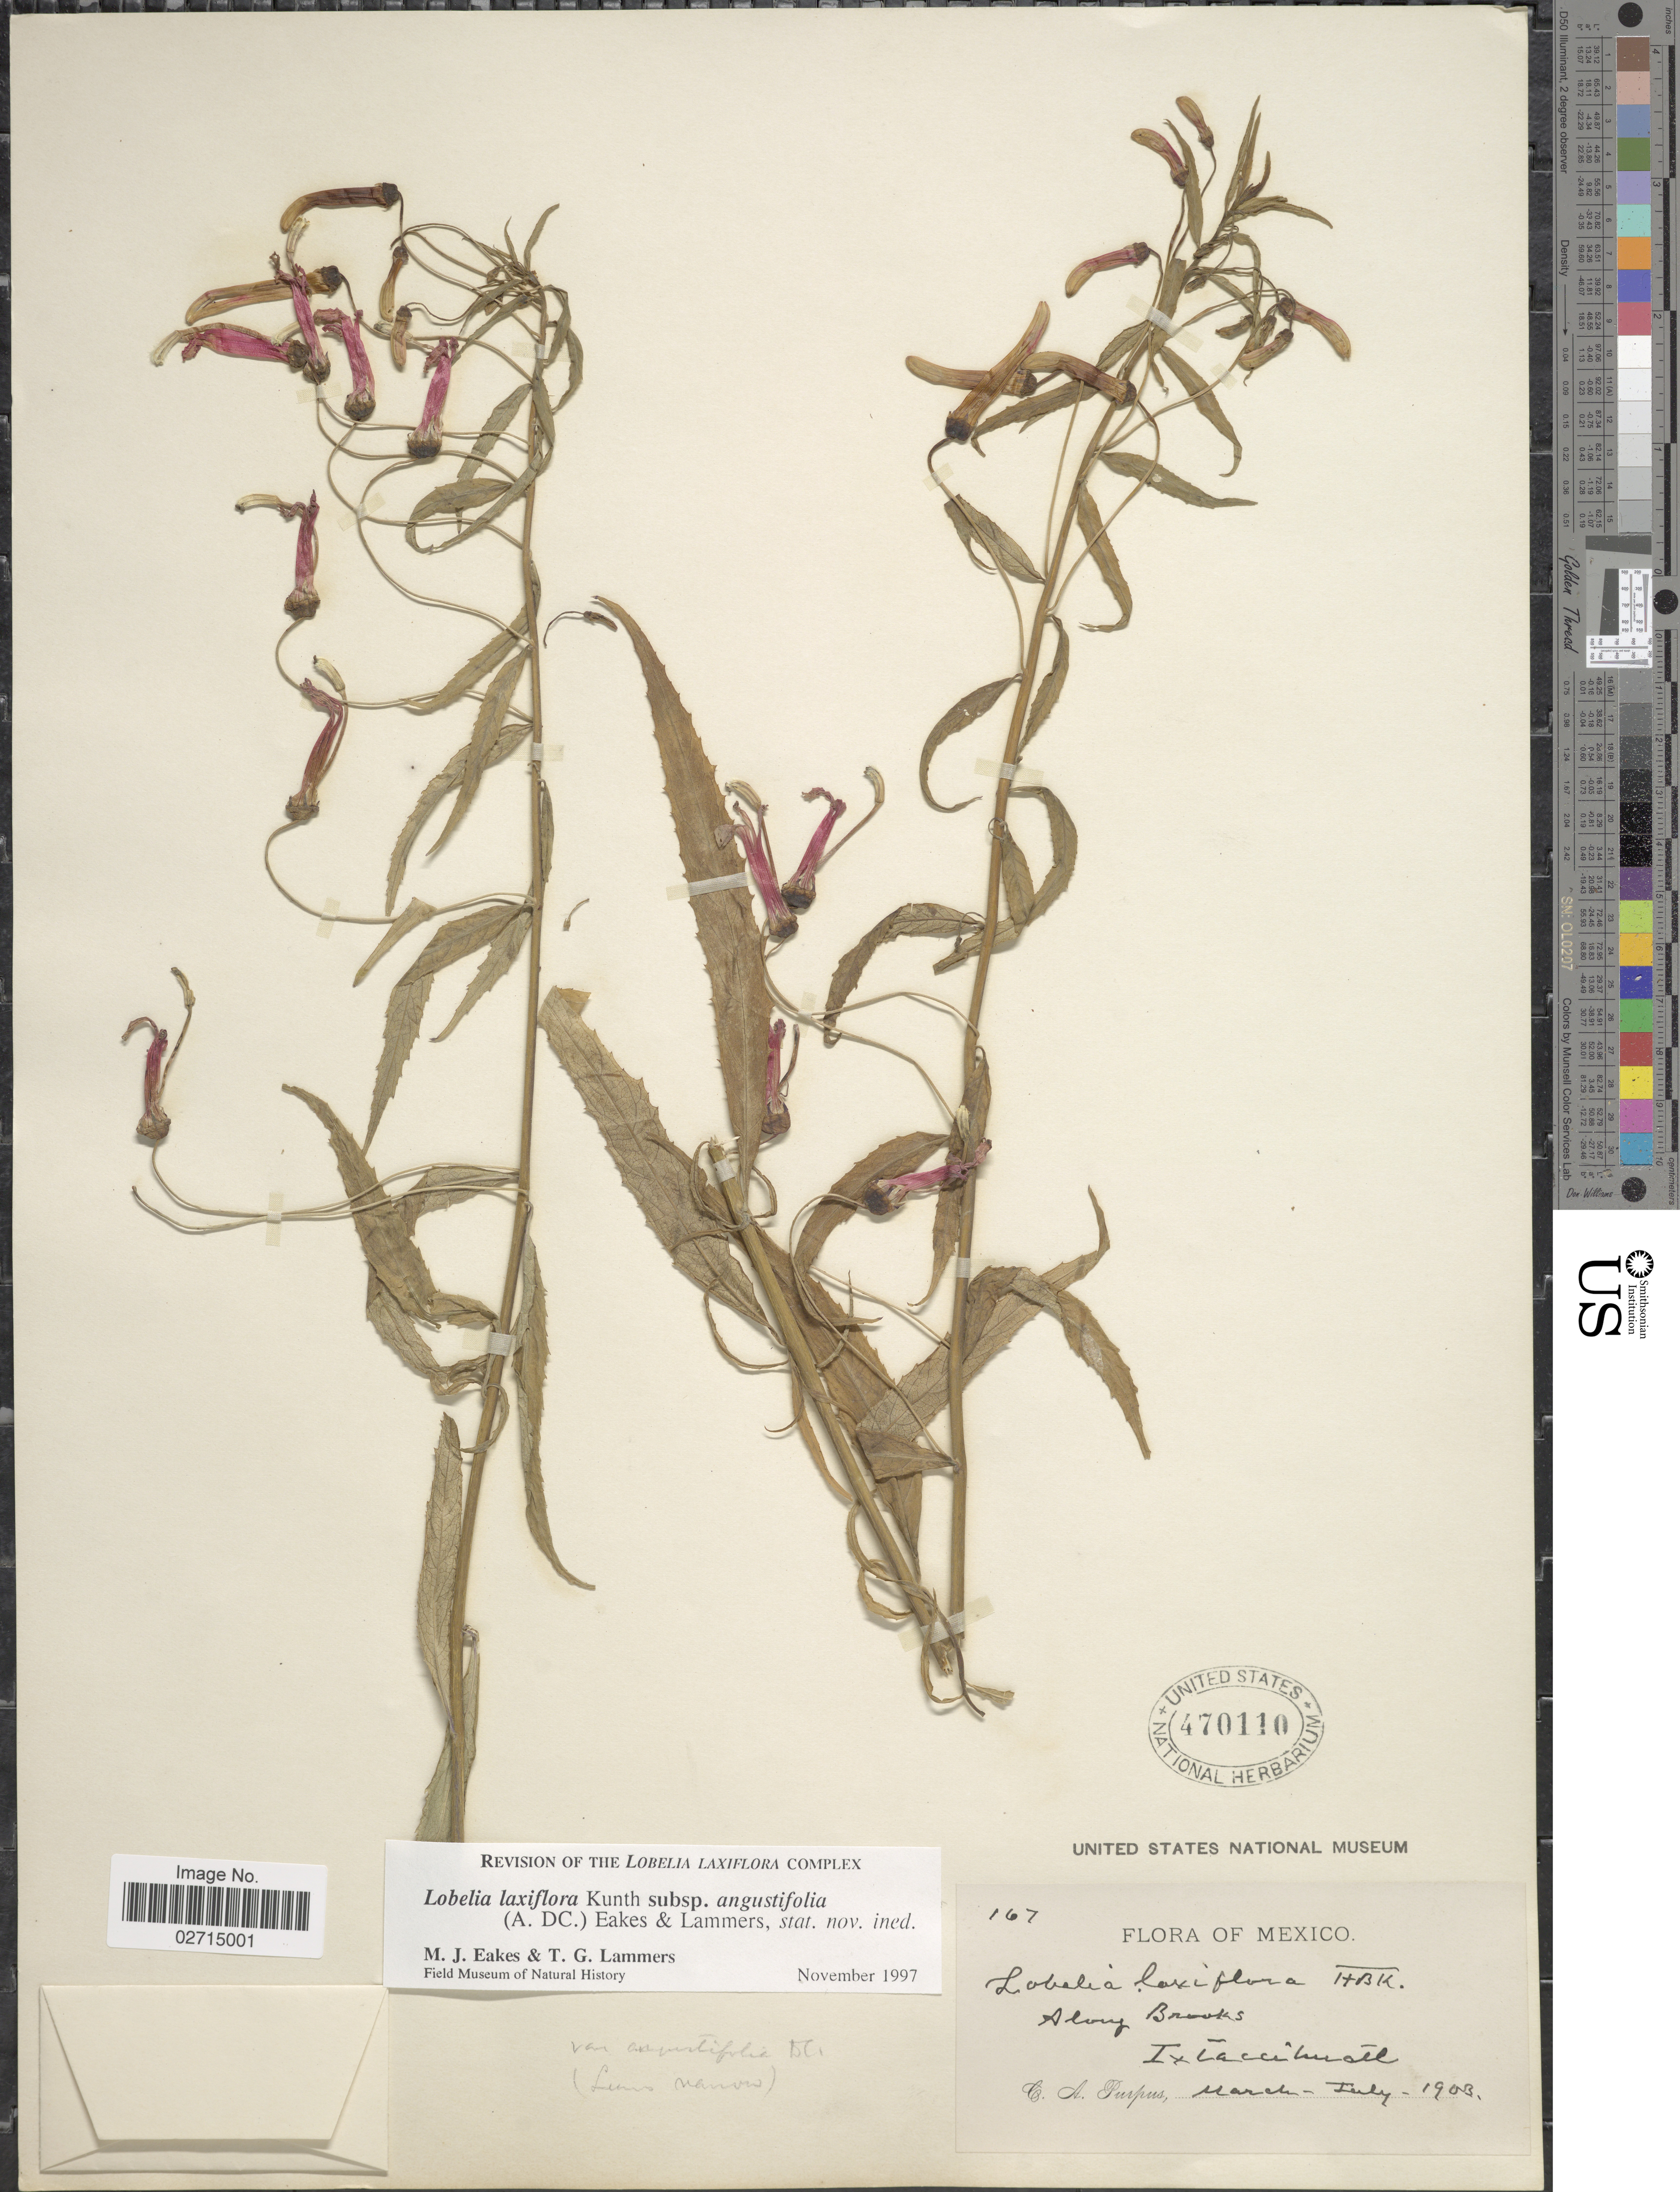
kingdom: Plantae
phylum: Tracheophyta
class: Magnoliopsida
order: Asterales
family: Campanulaceae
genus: Leptocodon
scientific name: Leptocodon laxiflora var. angustifolia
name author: A. DC.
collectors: C. A. Purpus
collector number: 167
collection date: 1903-03/1903-07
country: Mexico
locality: Along Brooks, Iztaccihuatl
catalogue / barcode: US 470110